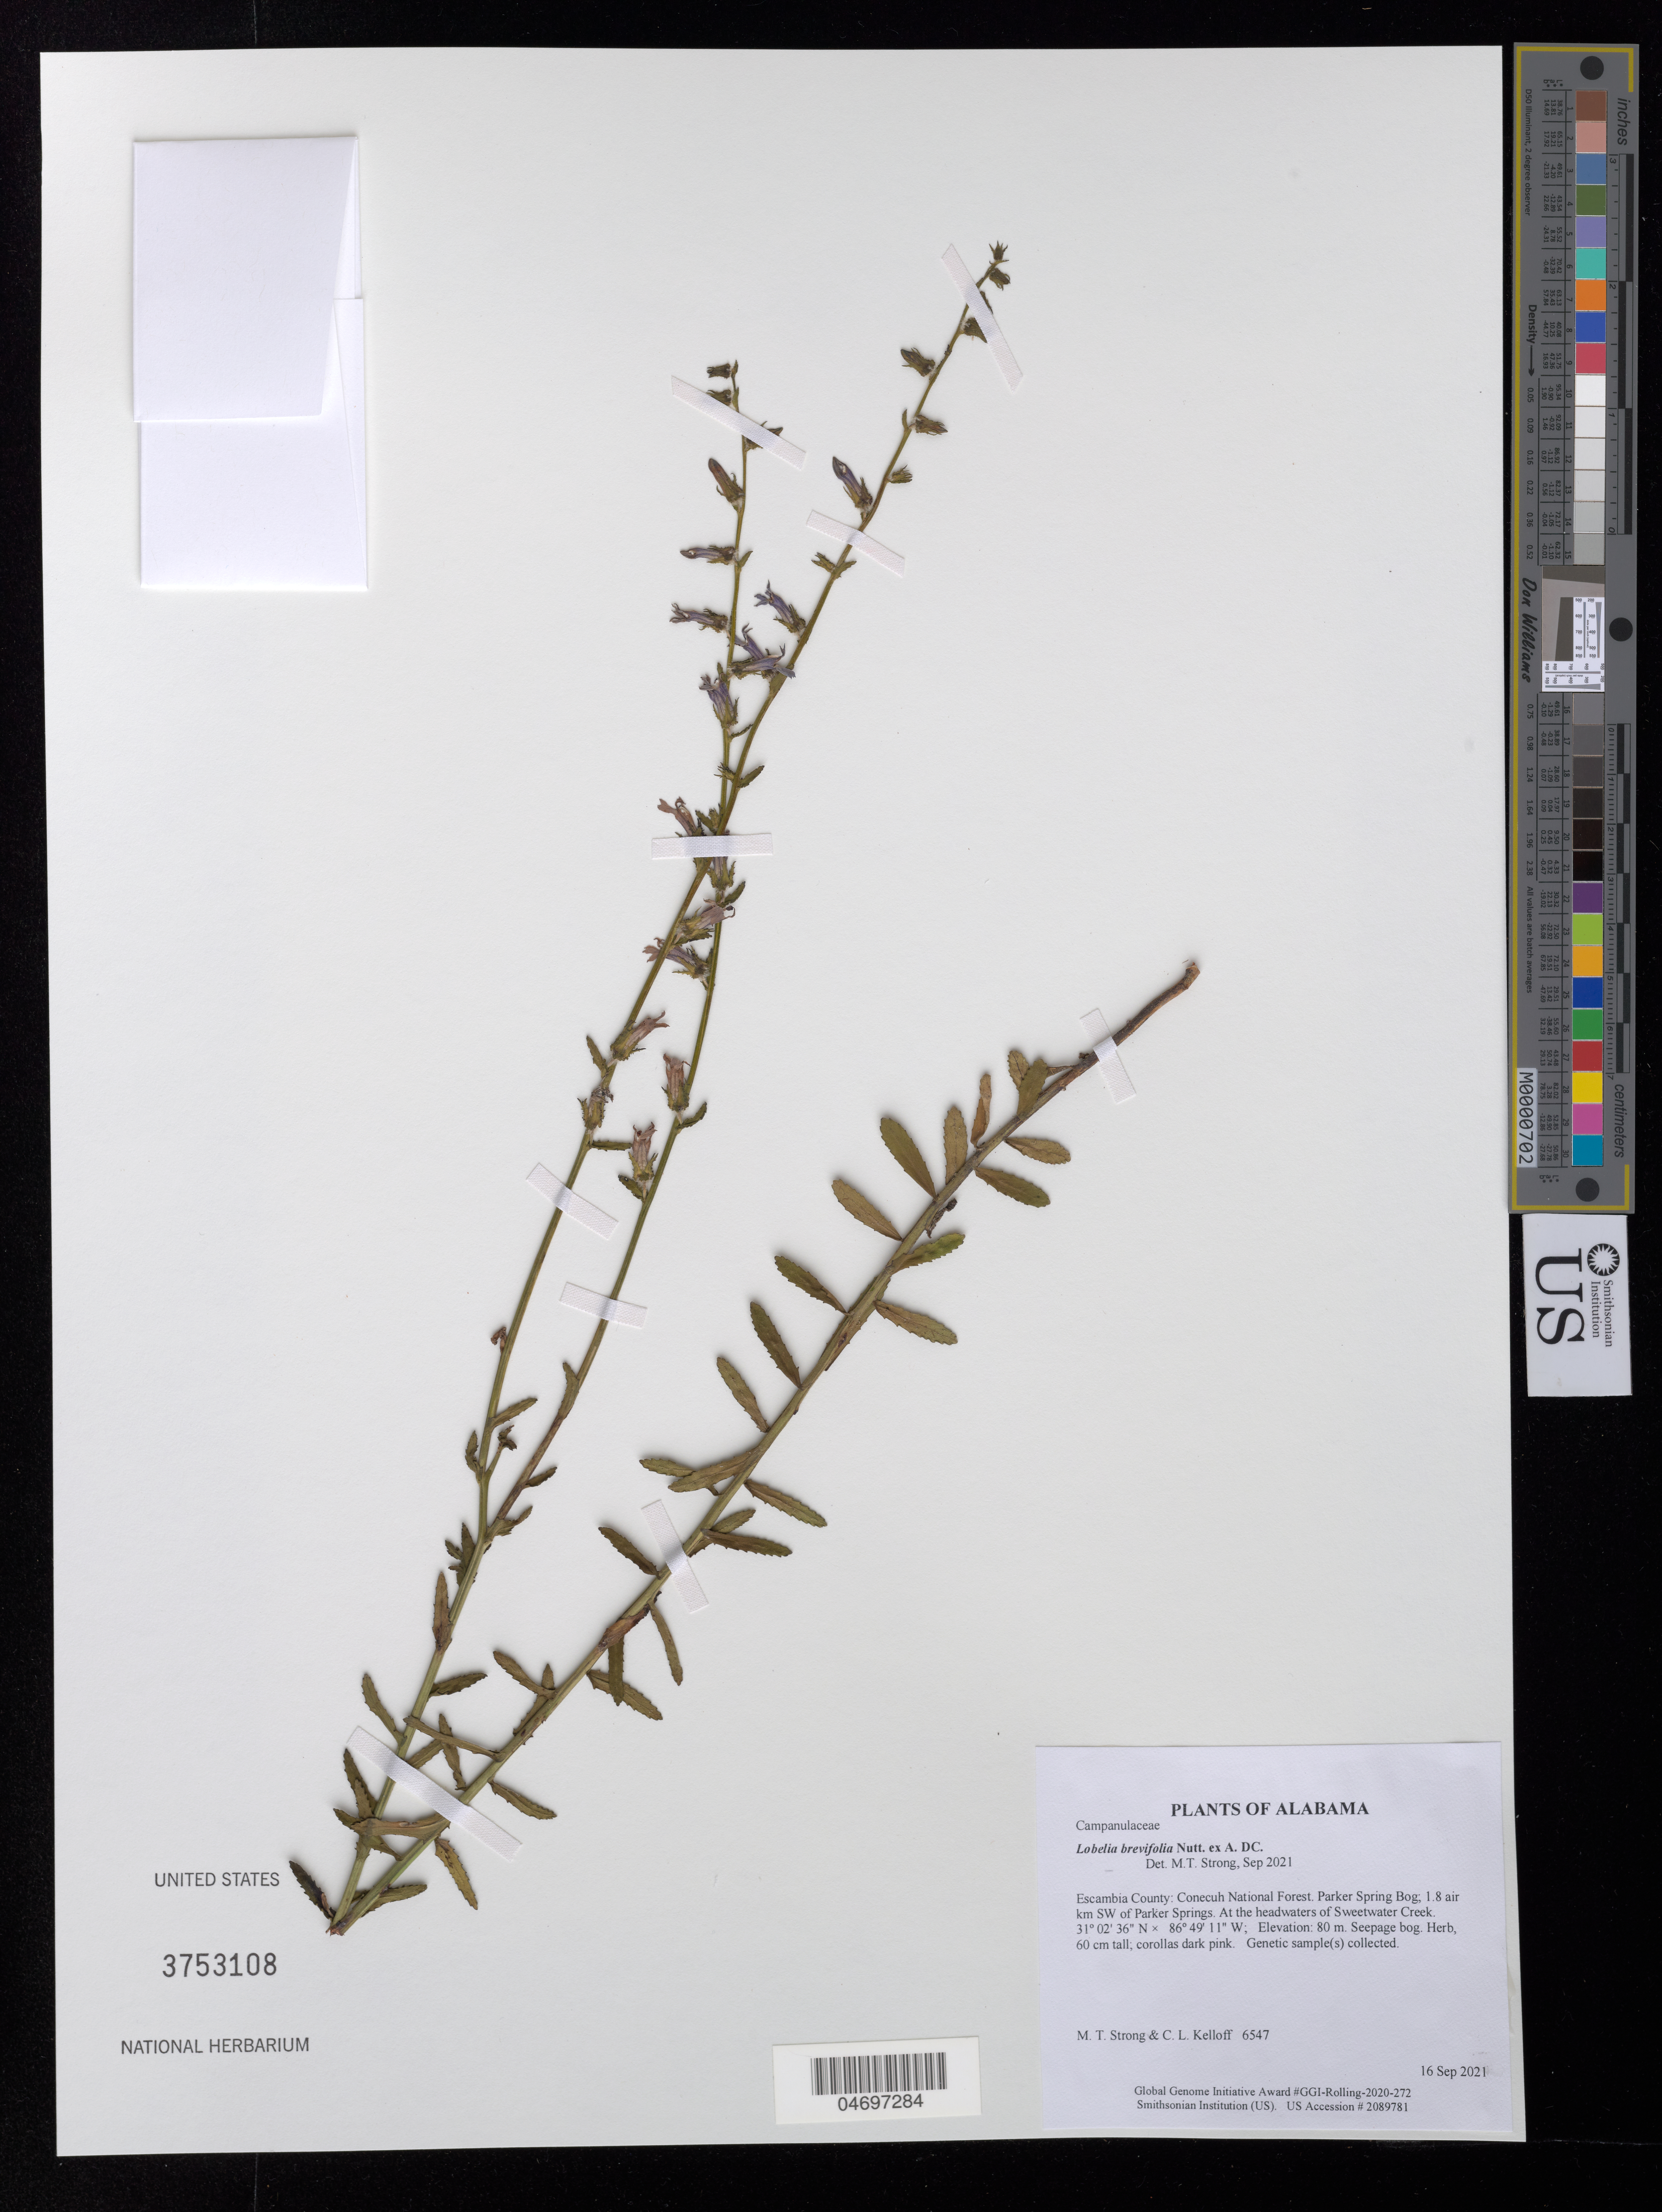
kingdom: Plantae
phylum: Tracheophyta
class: Magnoliopsida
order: Asterales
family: Campanulaceae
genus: Lobelia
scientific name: Lobelia brevifolia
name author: Nutt. ex A. DC.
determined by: Strong, Mark T.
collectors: M. T. Strong & C. L. Kelloff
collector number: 6547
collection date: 2021-09-16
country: United States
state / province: Alabama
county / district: Escambia County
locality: Conecuh National Forest. Parker Spring Bog; 1.8 air km SW of Parker Springs. At the headwaters of Sweetwater Creek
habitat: Seepage bog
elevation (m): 80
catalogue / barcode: US 3753108